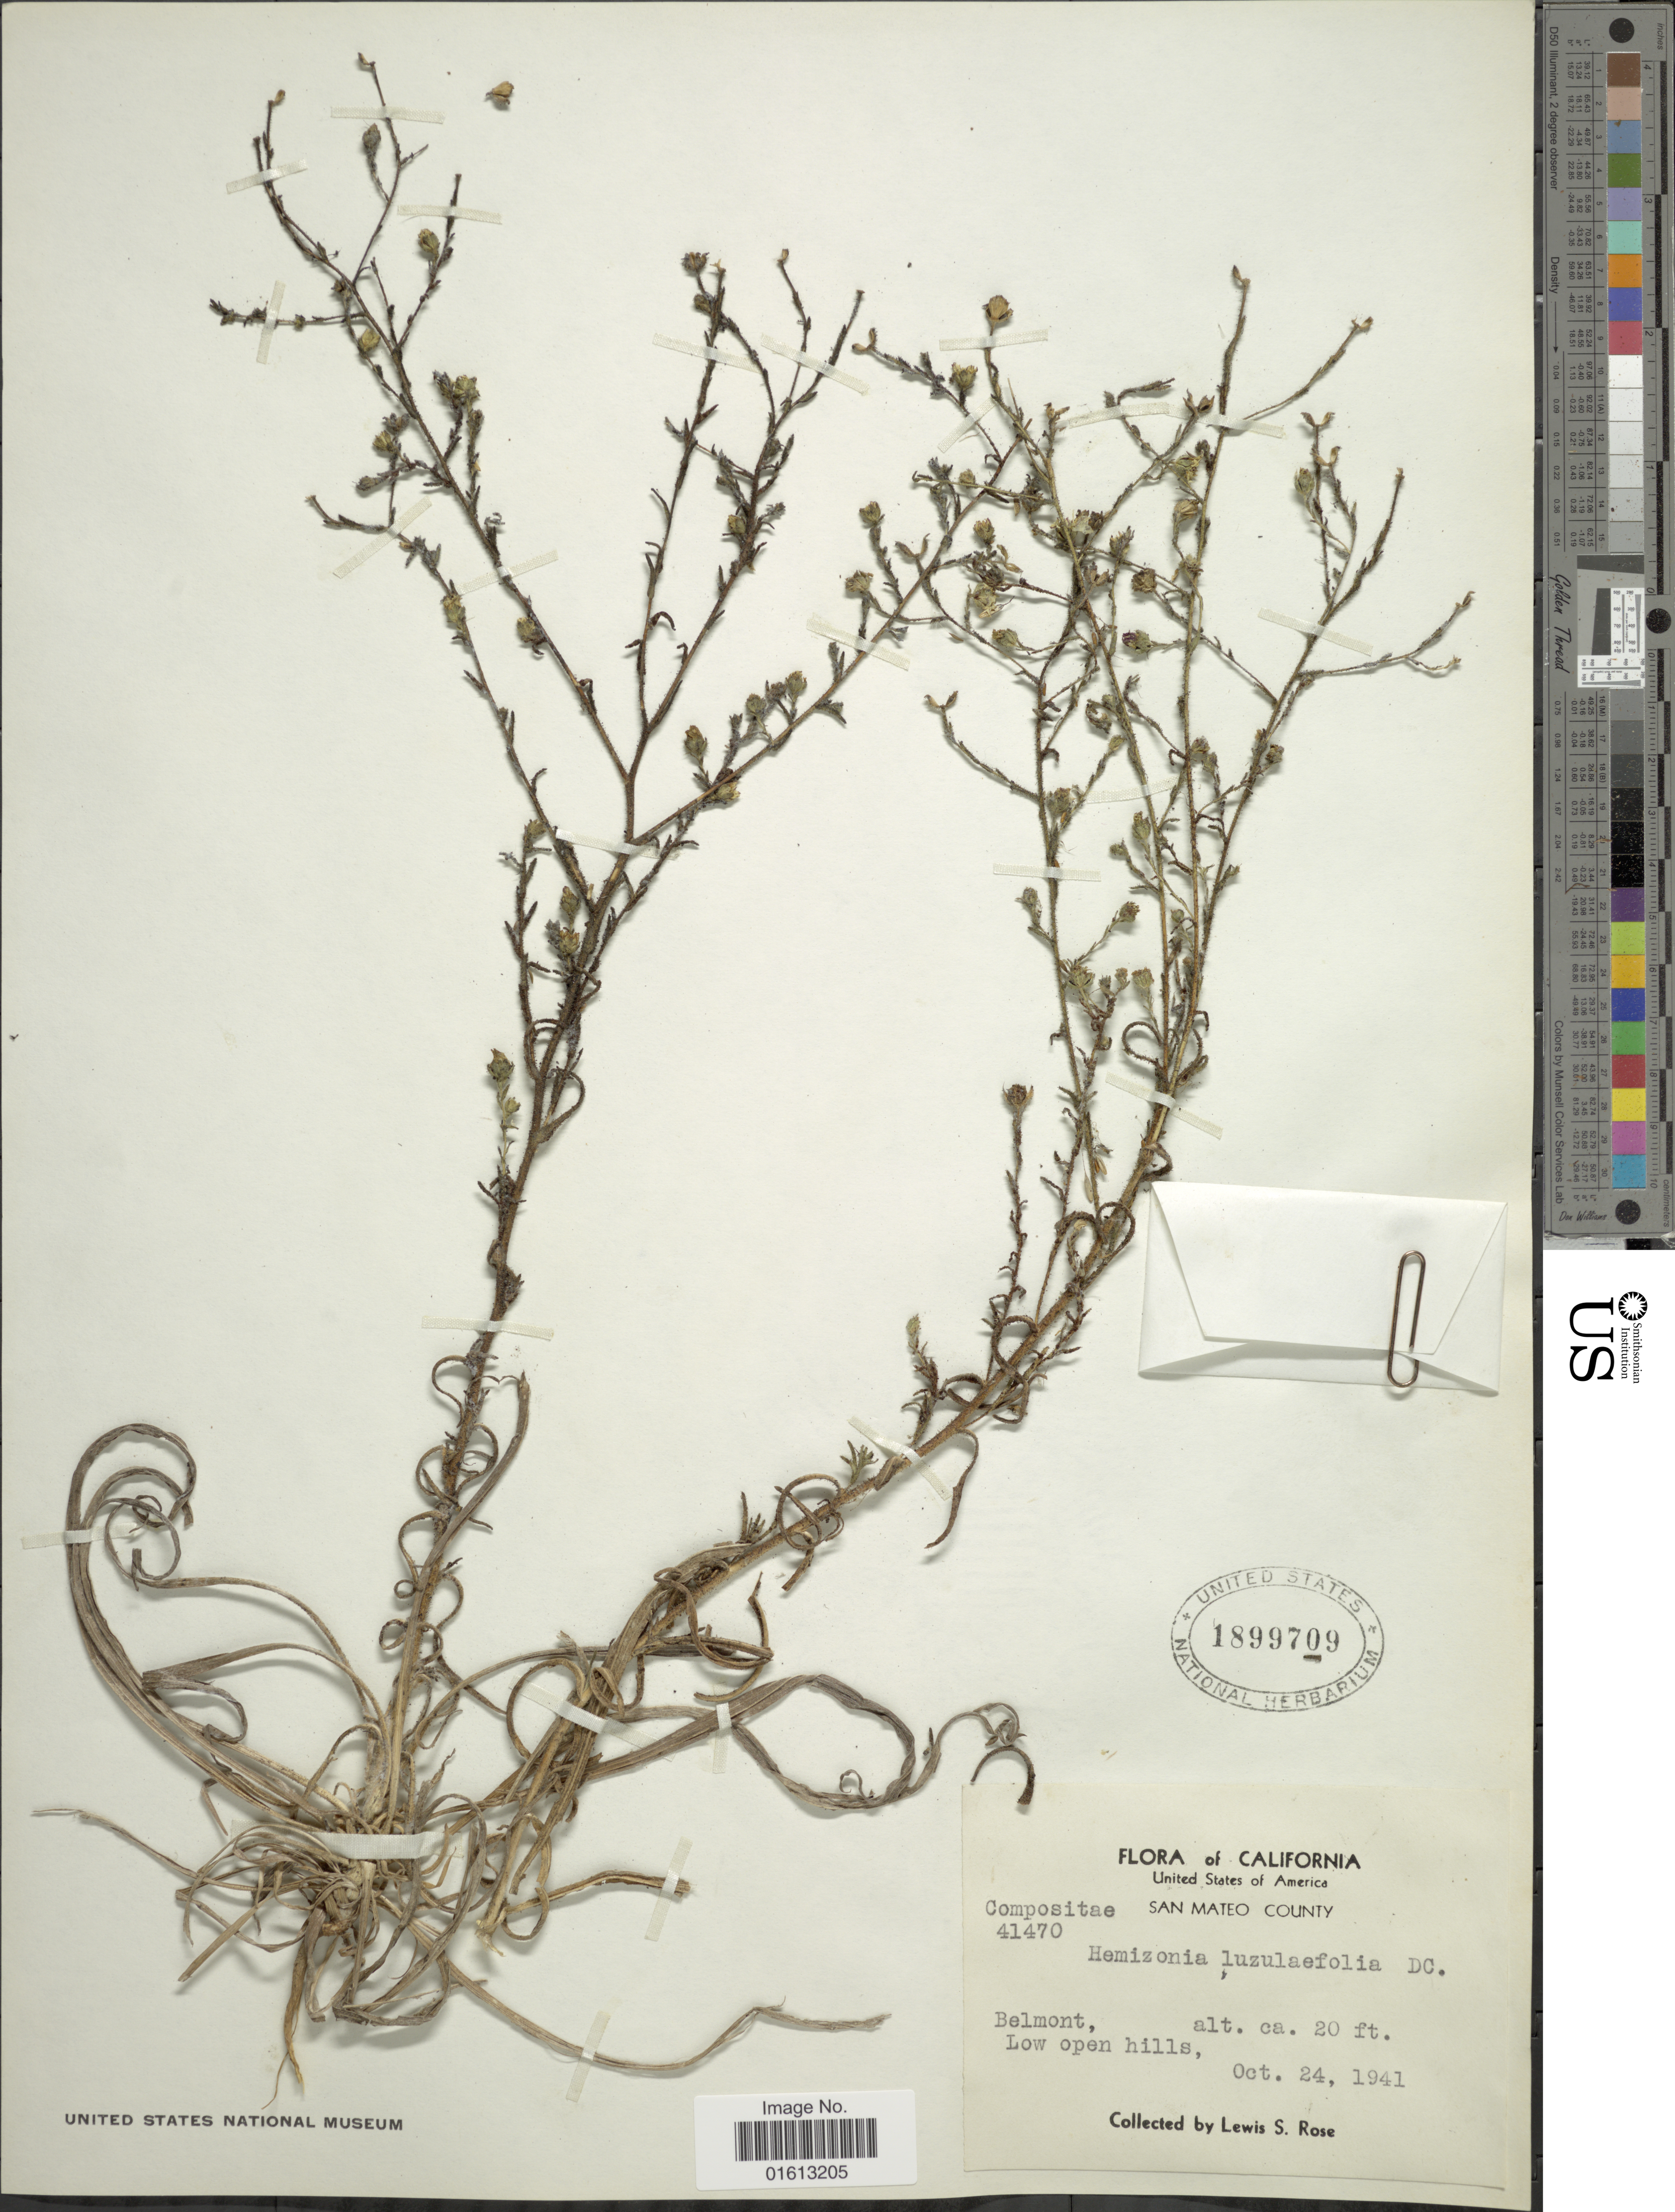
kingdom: Plantae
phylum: Tracheophyta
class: Magnoliopsida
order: Asterales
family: Asteraceae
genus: Hemizonia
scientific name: Hemizonia congesta subsp. luzulaefolia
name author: (DC.) Babc. & H.M. Hall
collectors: L. S. Rose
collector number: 41470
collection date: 1941-10-24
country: United States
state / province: California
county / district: San Mateo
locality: San Mateo County, Belmont, low open hills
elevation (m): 6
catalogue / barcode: US 1899709